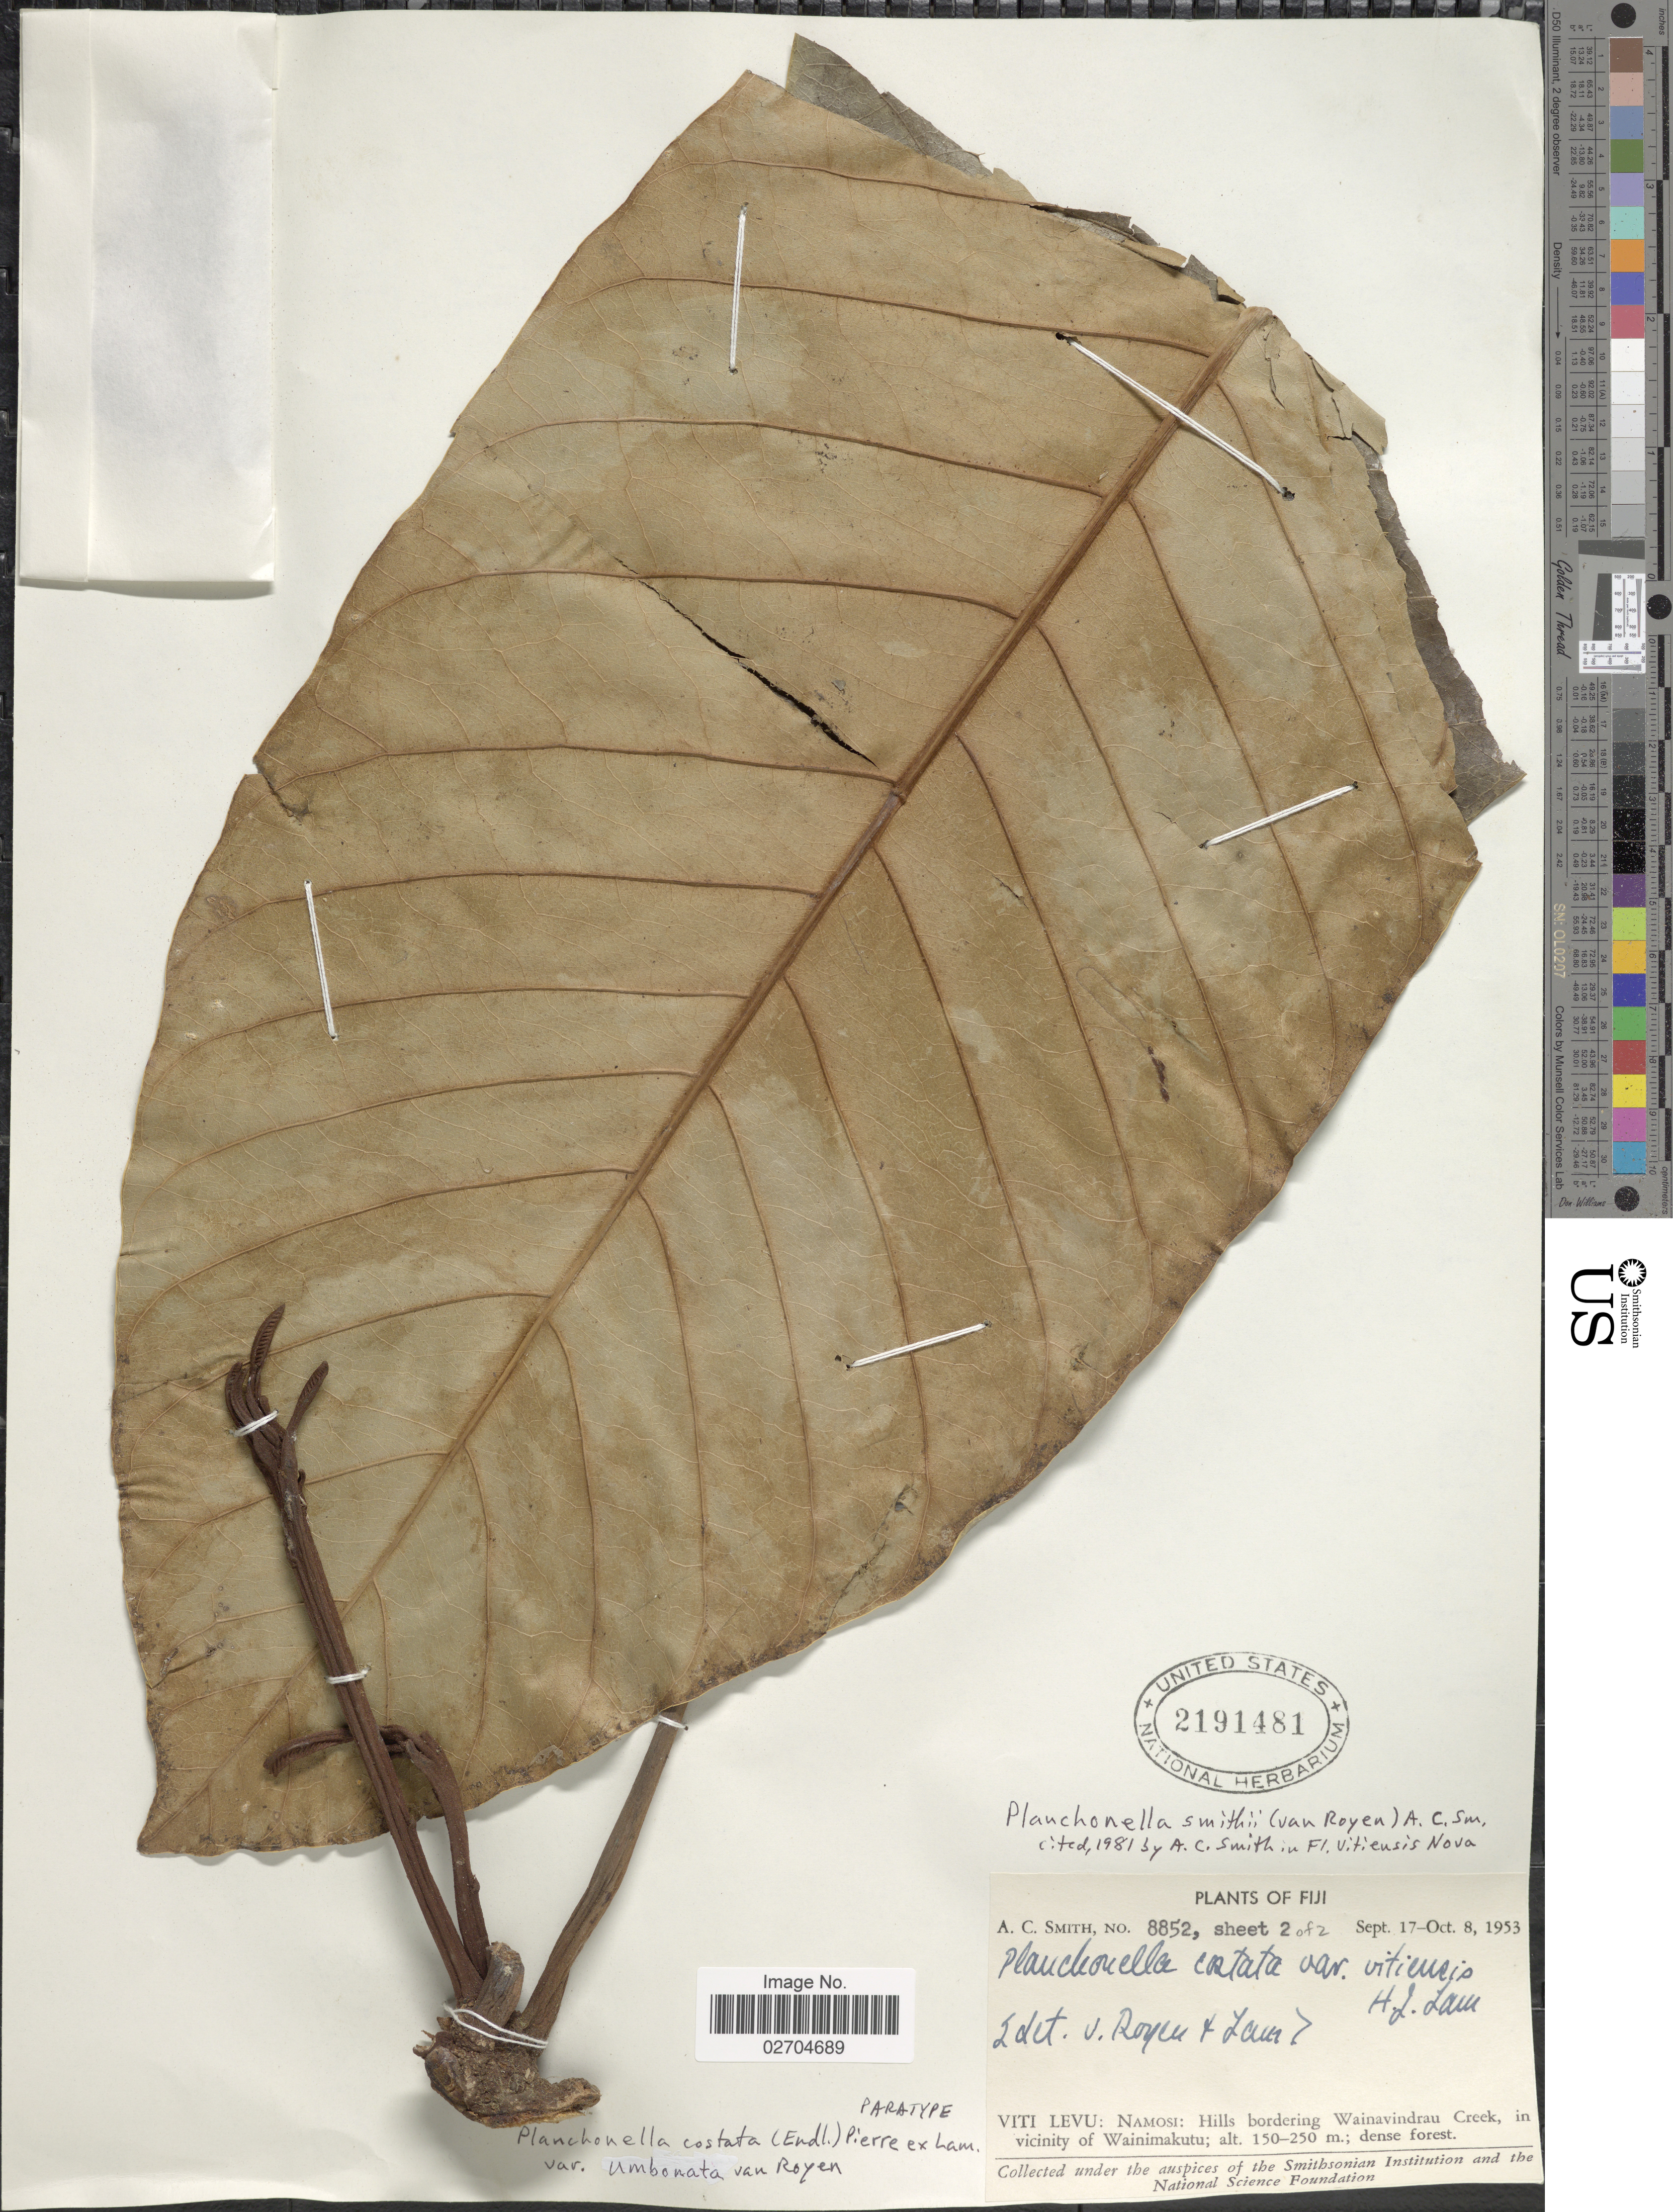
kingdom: Plantae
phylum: Tracheophyta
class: Magnoliopsida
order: Ericales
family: Sapotaceae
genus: Planchonella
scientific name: Planchonella smithii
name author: (P. Royen) A.C. Sm.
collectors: A. C. Smith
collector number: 8852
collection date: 1953-09-17/1953-10-08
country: Fiji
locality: Viti Levu: Namosi: Hills bordering Wainavindrau Creek, in vicinity of Wainimakutu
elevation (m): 150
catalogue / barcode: US 2191481